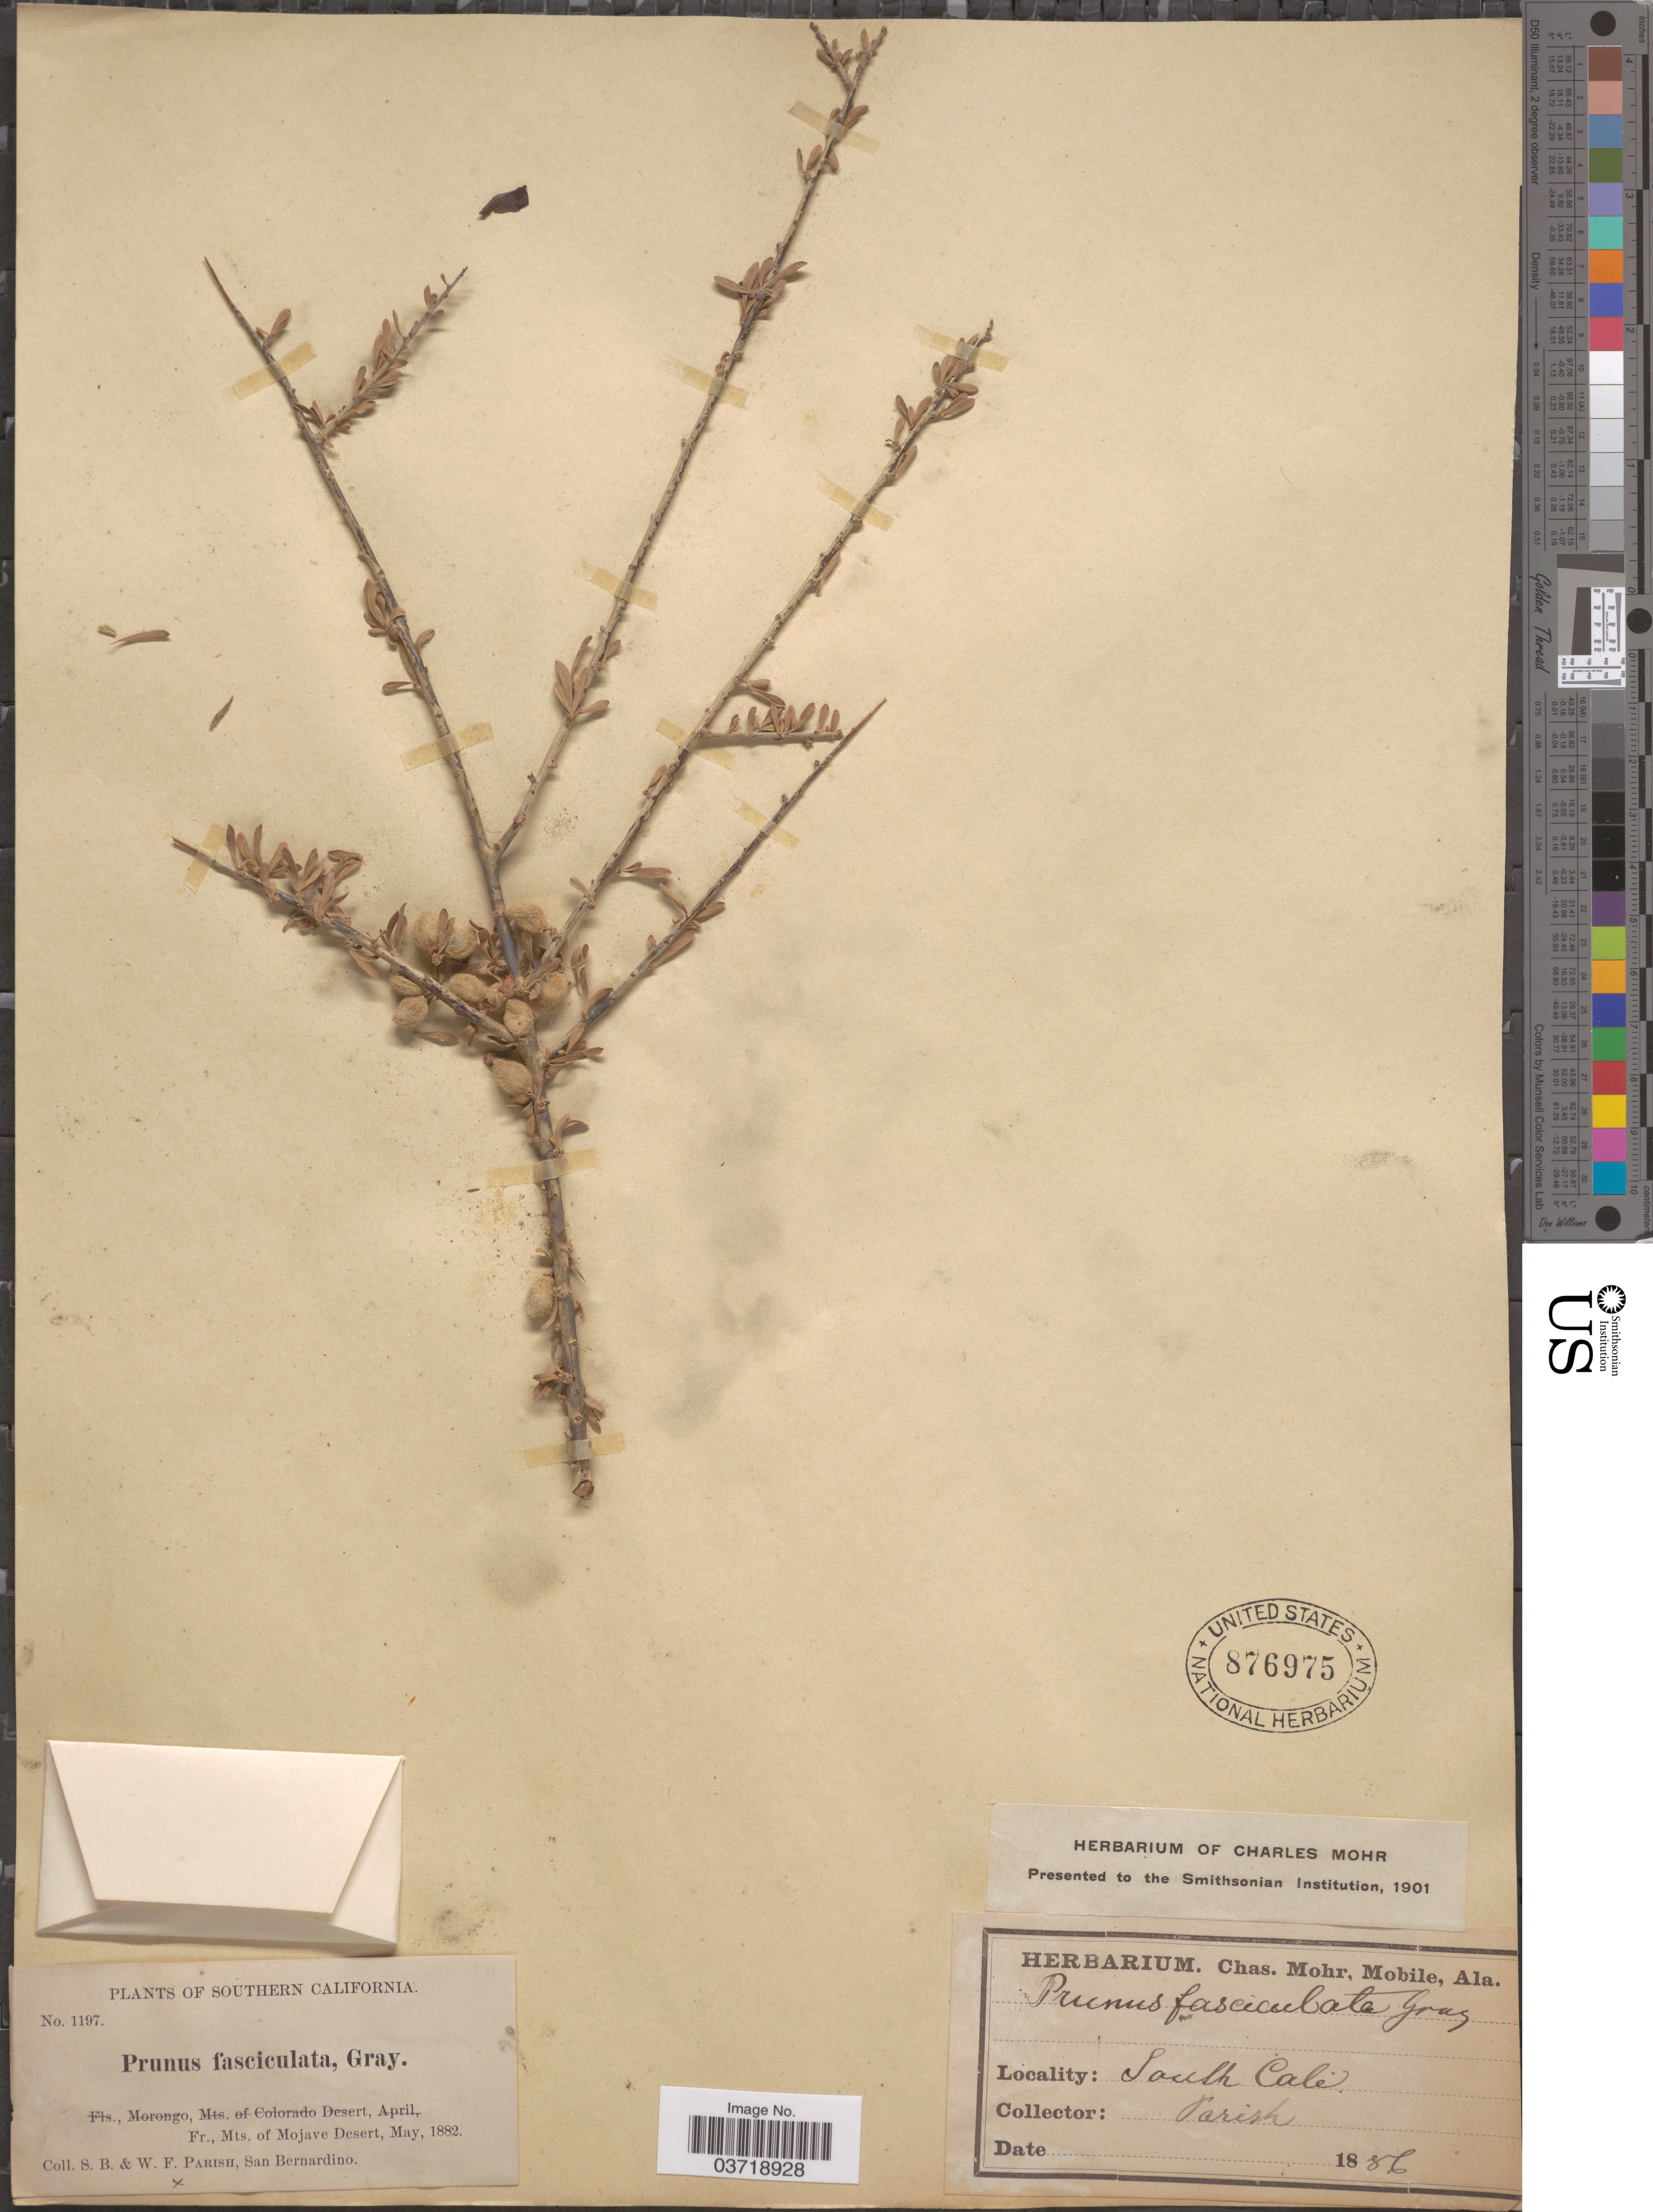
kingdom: Plantae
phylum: Tracheophyta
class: Magnoliopsida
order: Rosales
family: Rosaceae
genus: Prunus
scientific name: Prunus fasciculata var. fasciculata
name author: (Torr.) A. Gray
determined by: Strong, Mark T., (BOT), Smithsonian Institution - National Museum of Natural History (UNITED STATES)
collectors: S. B. Parish & W. F. Parish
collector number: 1197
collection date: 1882-05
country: United States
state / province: California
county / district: San Bernardino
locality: Southern California. Mts. of Mojave Desert.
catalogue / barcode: US 876975